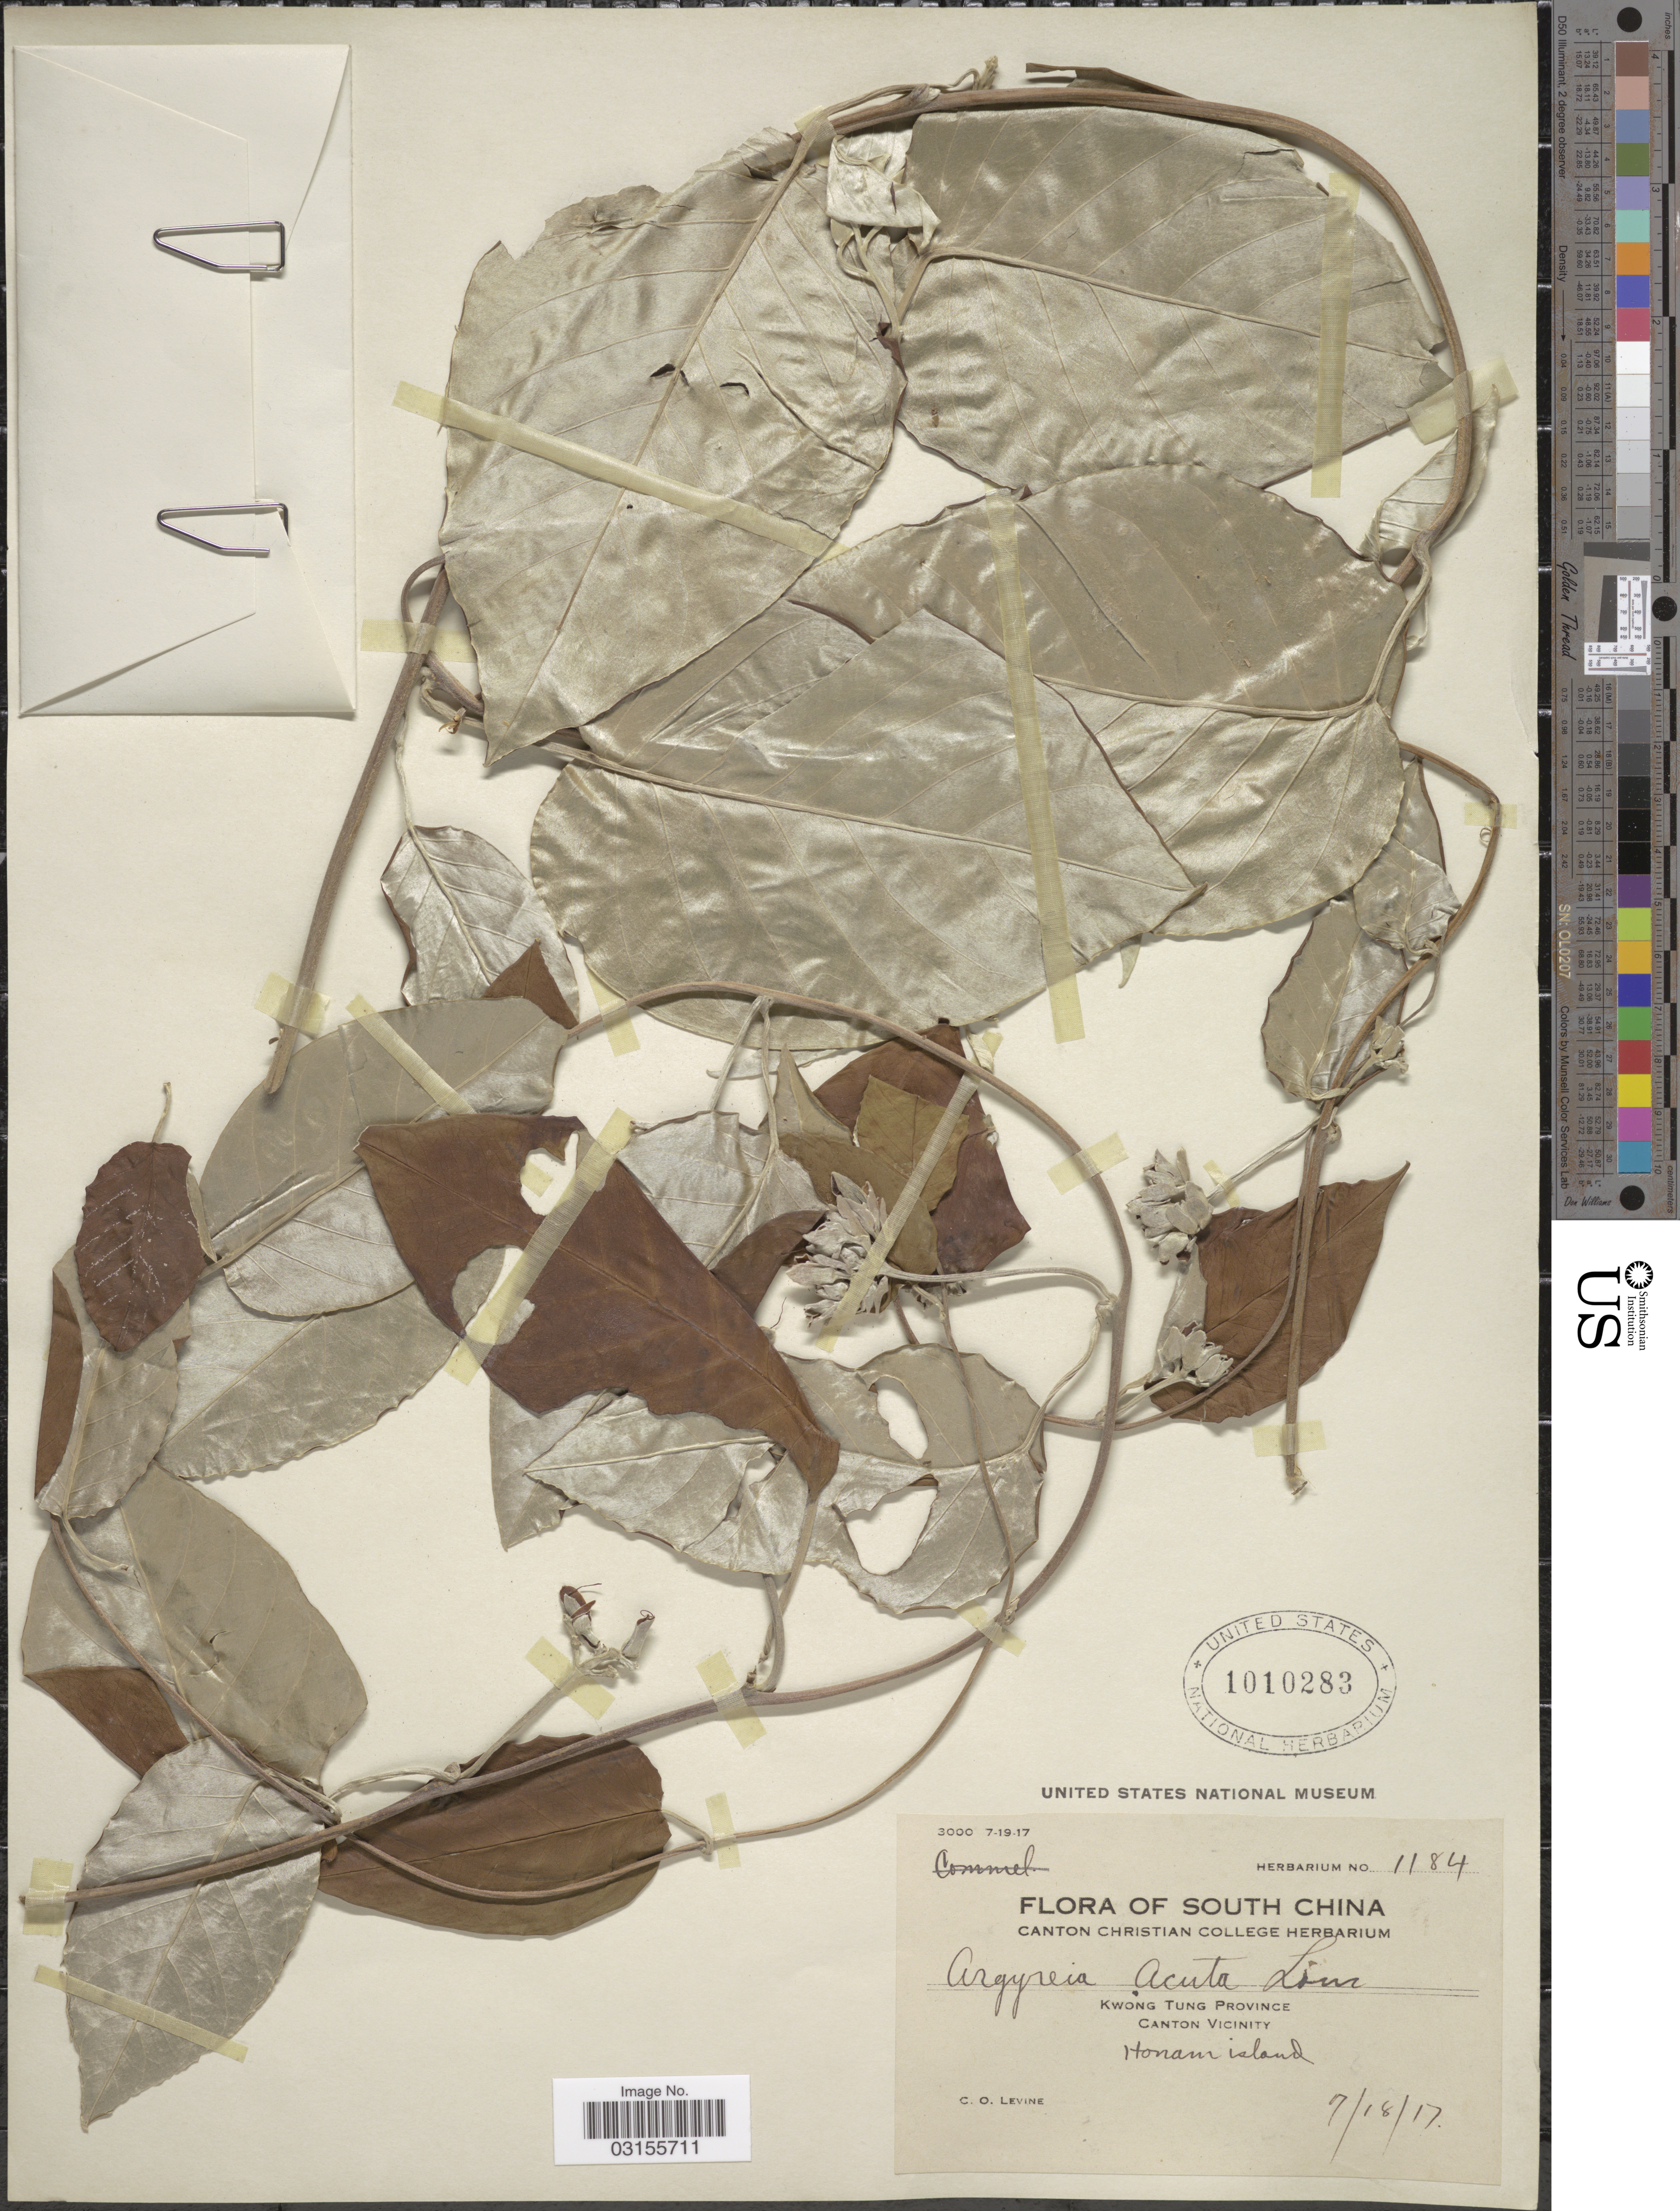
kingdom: Plantae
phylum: Tracheophyta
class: Magnoliopsida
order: Solanales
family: Convolvulaceae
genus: Argyreia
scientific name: Argyreia obtusifolia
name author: Lour.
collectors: C. O. Levine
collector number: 1184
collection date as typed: Transcribed d/m/y: 18/7/17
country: China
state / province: Guangdong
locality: Kwong Tung Province. Canton Vicinity. Honam Island.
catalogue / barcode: US 1010283